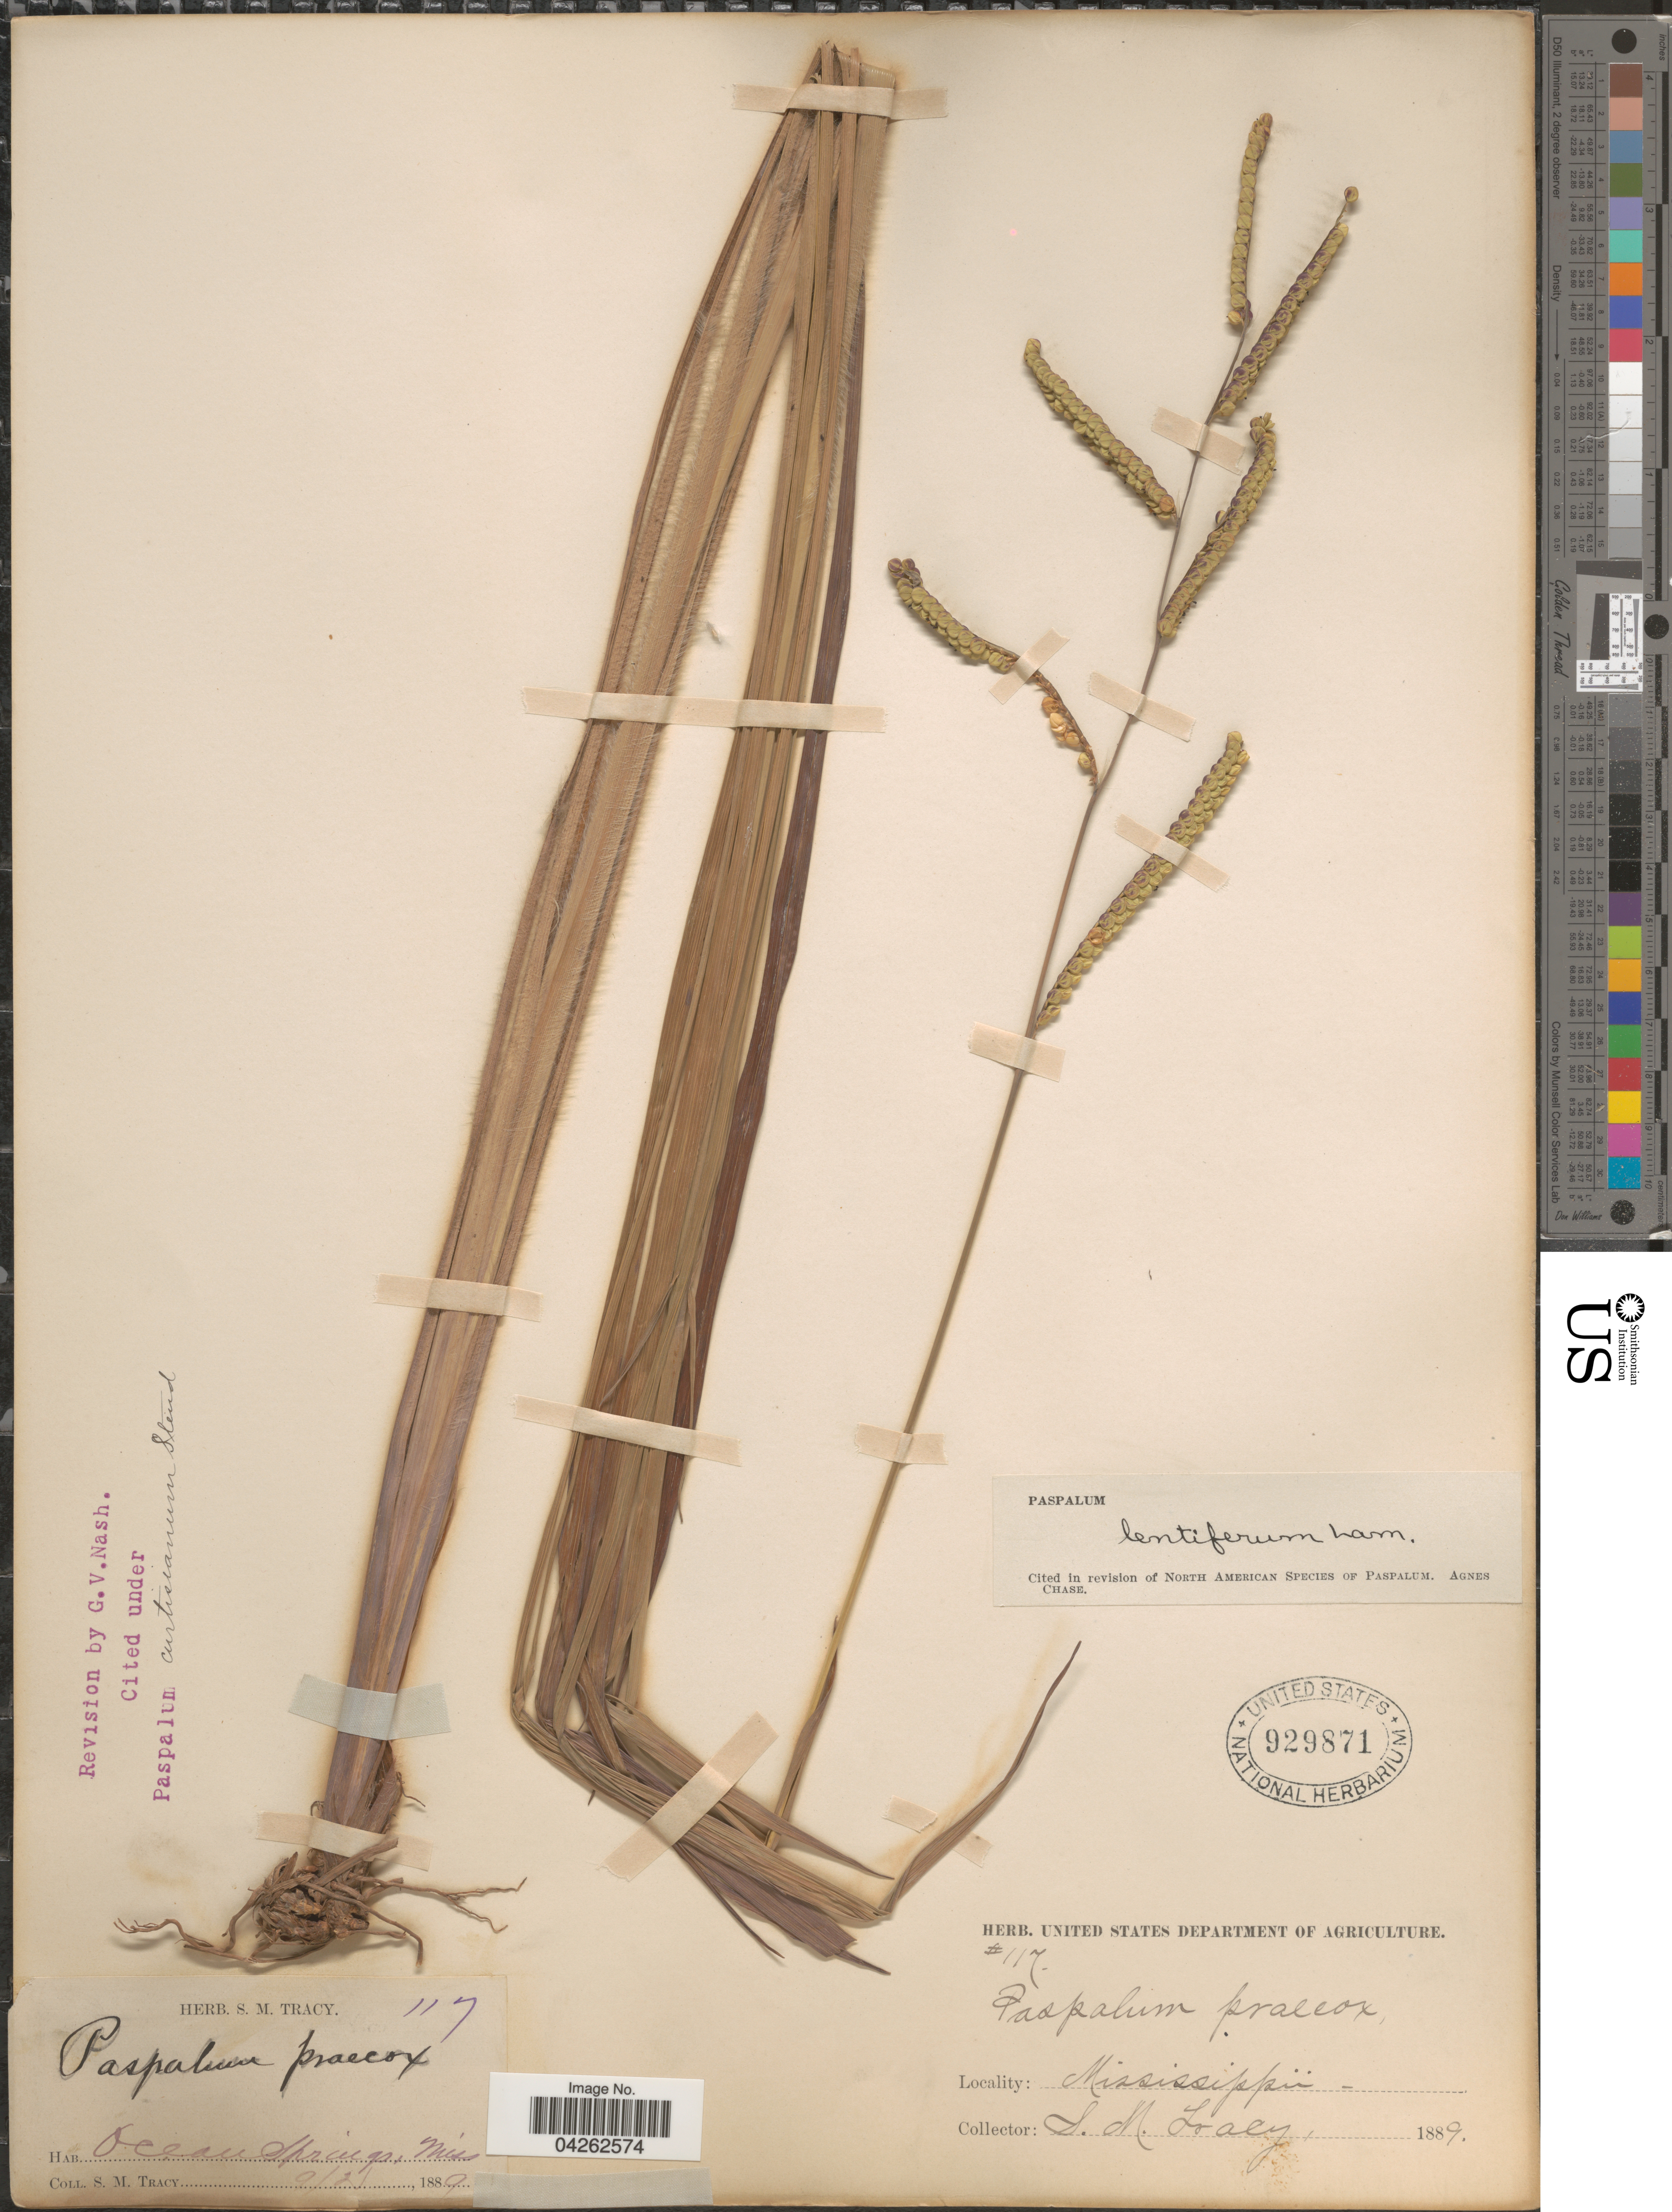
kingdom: Plantae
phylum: Tracheophyta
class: Liliopsida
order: Poales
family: Poaceae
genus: Paspalum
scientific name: Paspalum lentiferum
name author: Lam.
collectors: S. M. Tracy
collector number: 117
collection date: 1889-09-21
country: United States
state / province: Mississippi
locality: Ocean Springs.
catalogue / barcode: US 929871